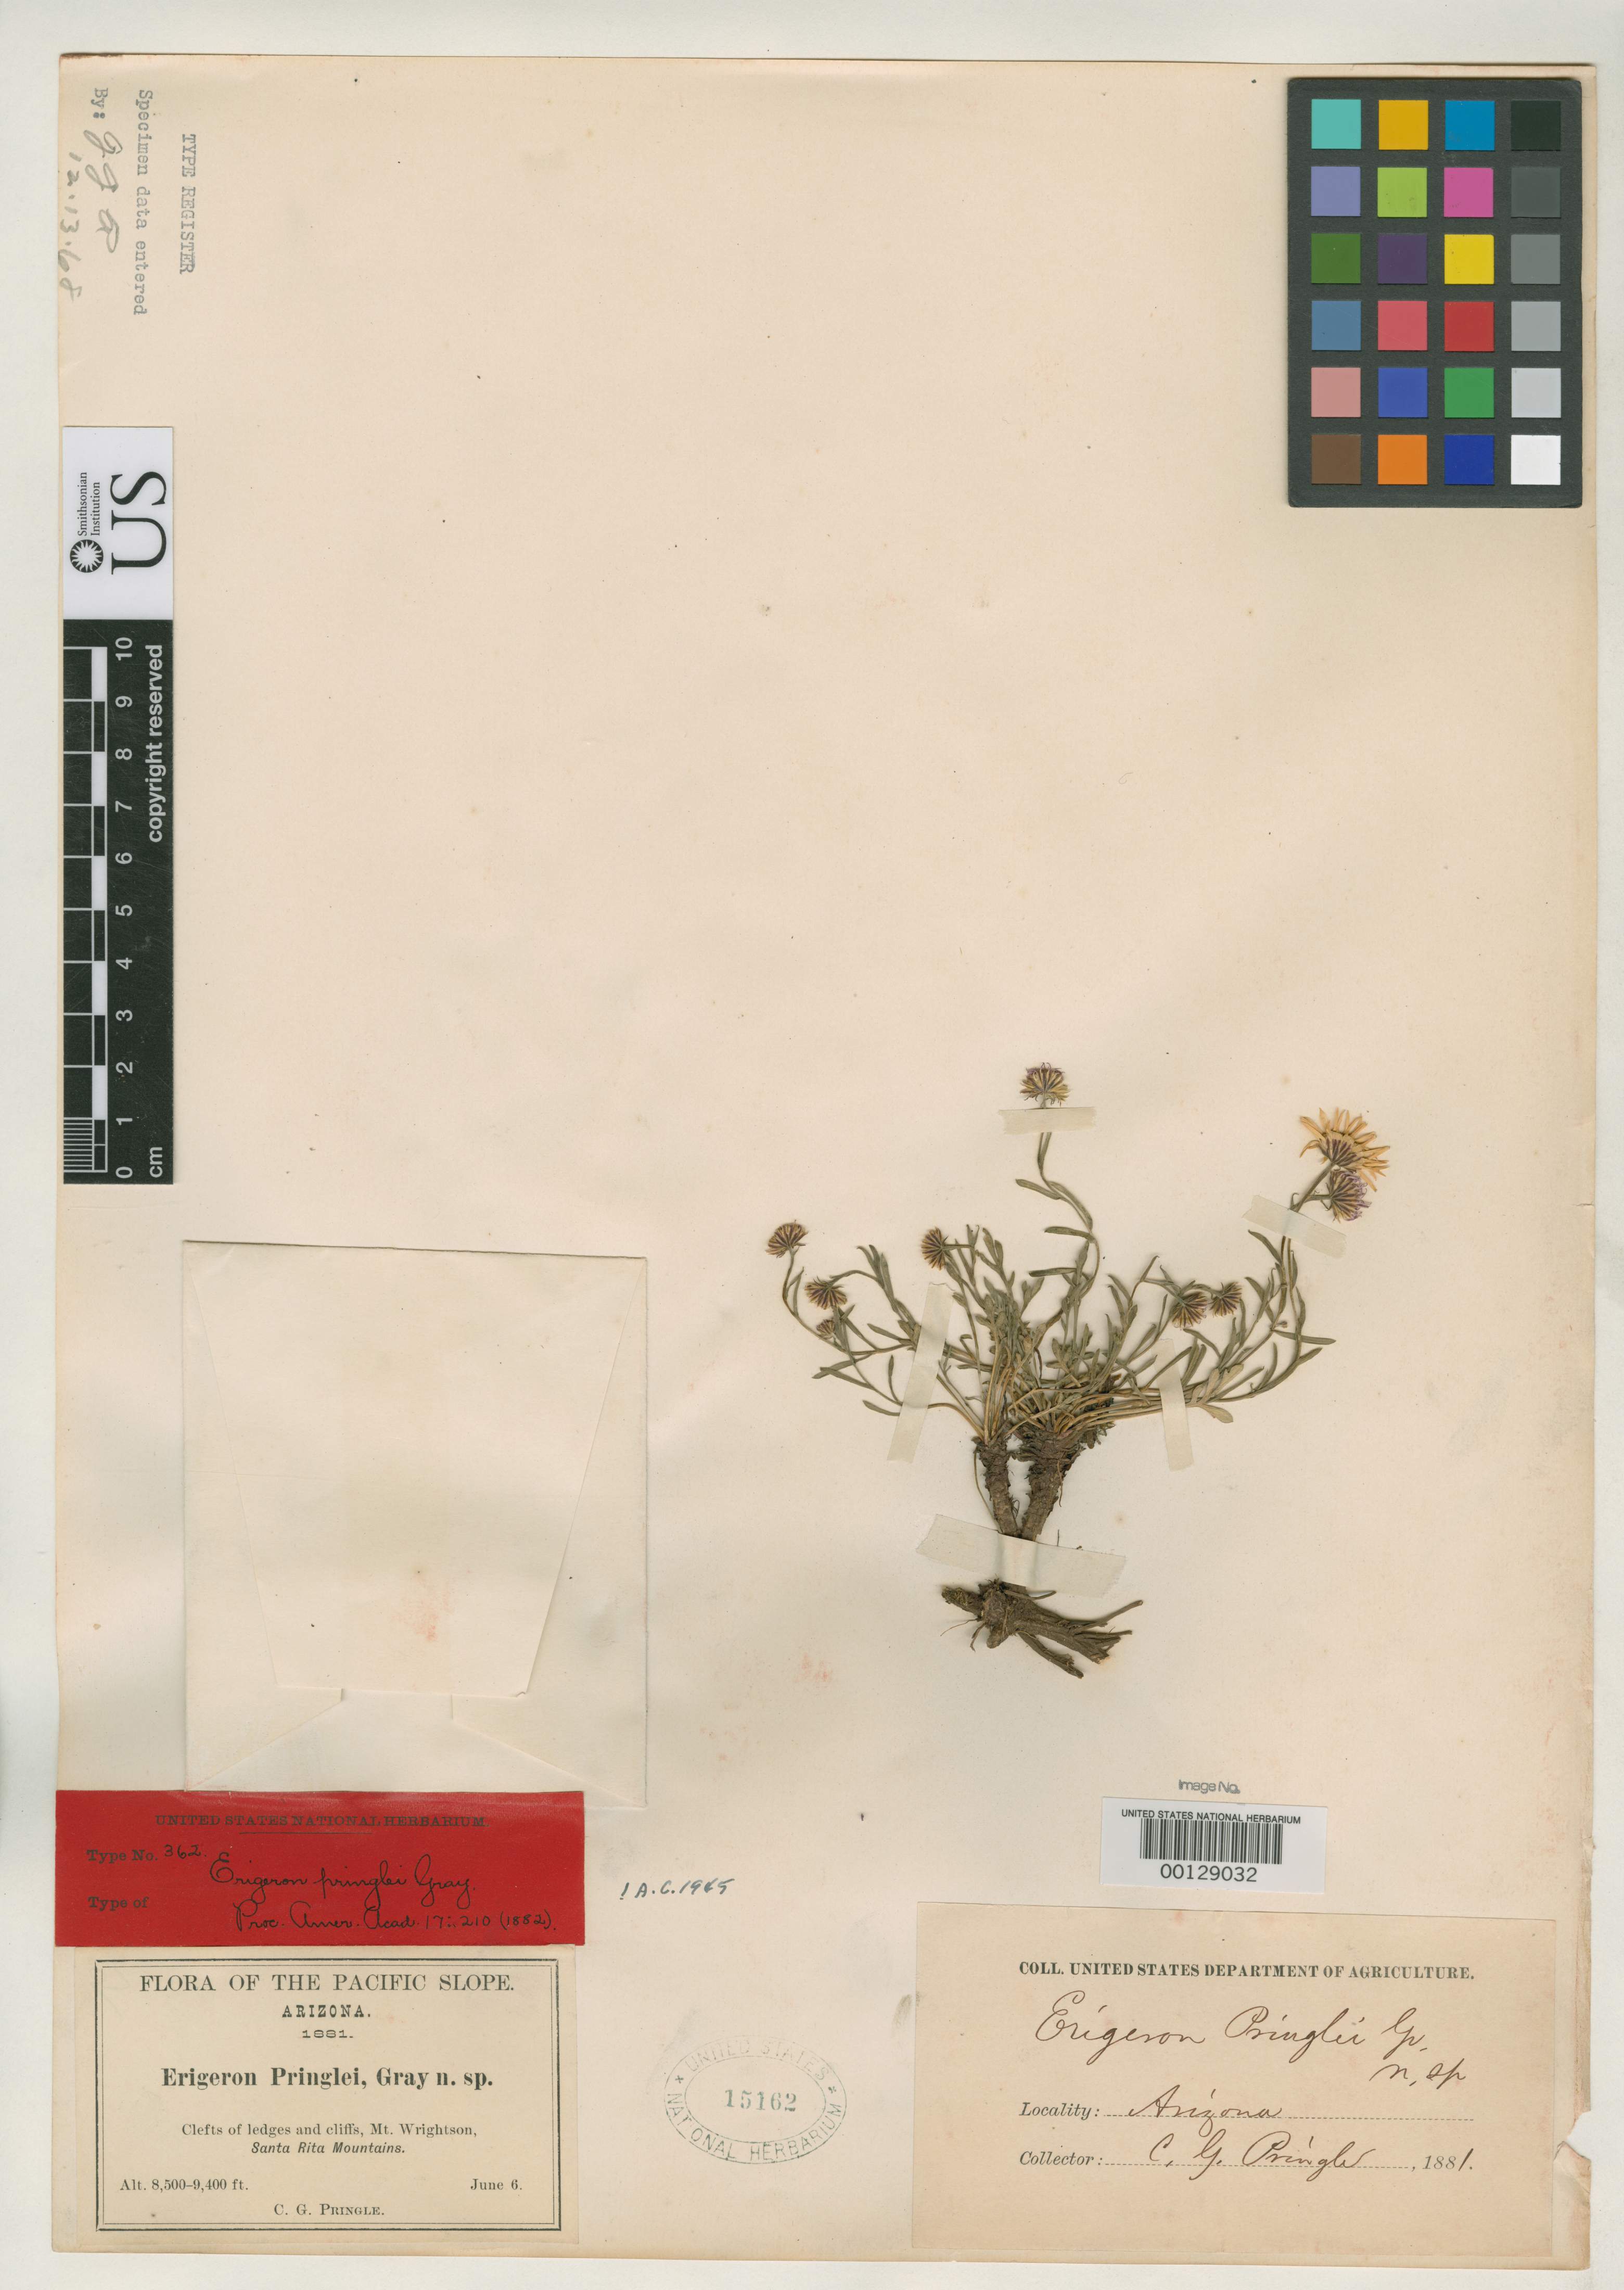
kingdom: Plantae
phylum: Tracheophyta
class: Magnoliopsida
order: Asterales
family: Asteraceae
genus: Erigeron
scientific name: Erigeron pringlei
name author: A. Gray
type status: Type Material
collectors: C. G. Pringle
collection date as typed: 06 Jun 1881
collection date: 1881-06-06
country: United States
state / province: Arizona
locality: Mt. Wrightson.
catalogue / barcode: US 15162